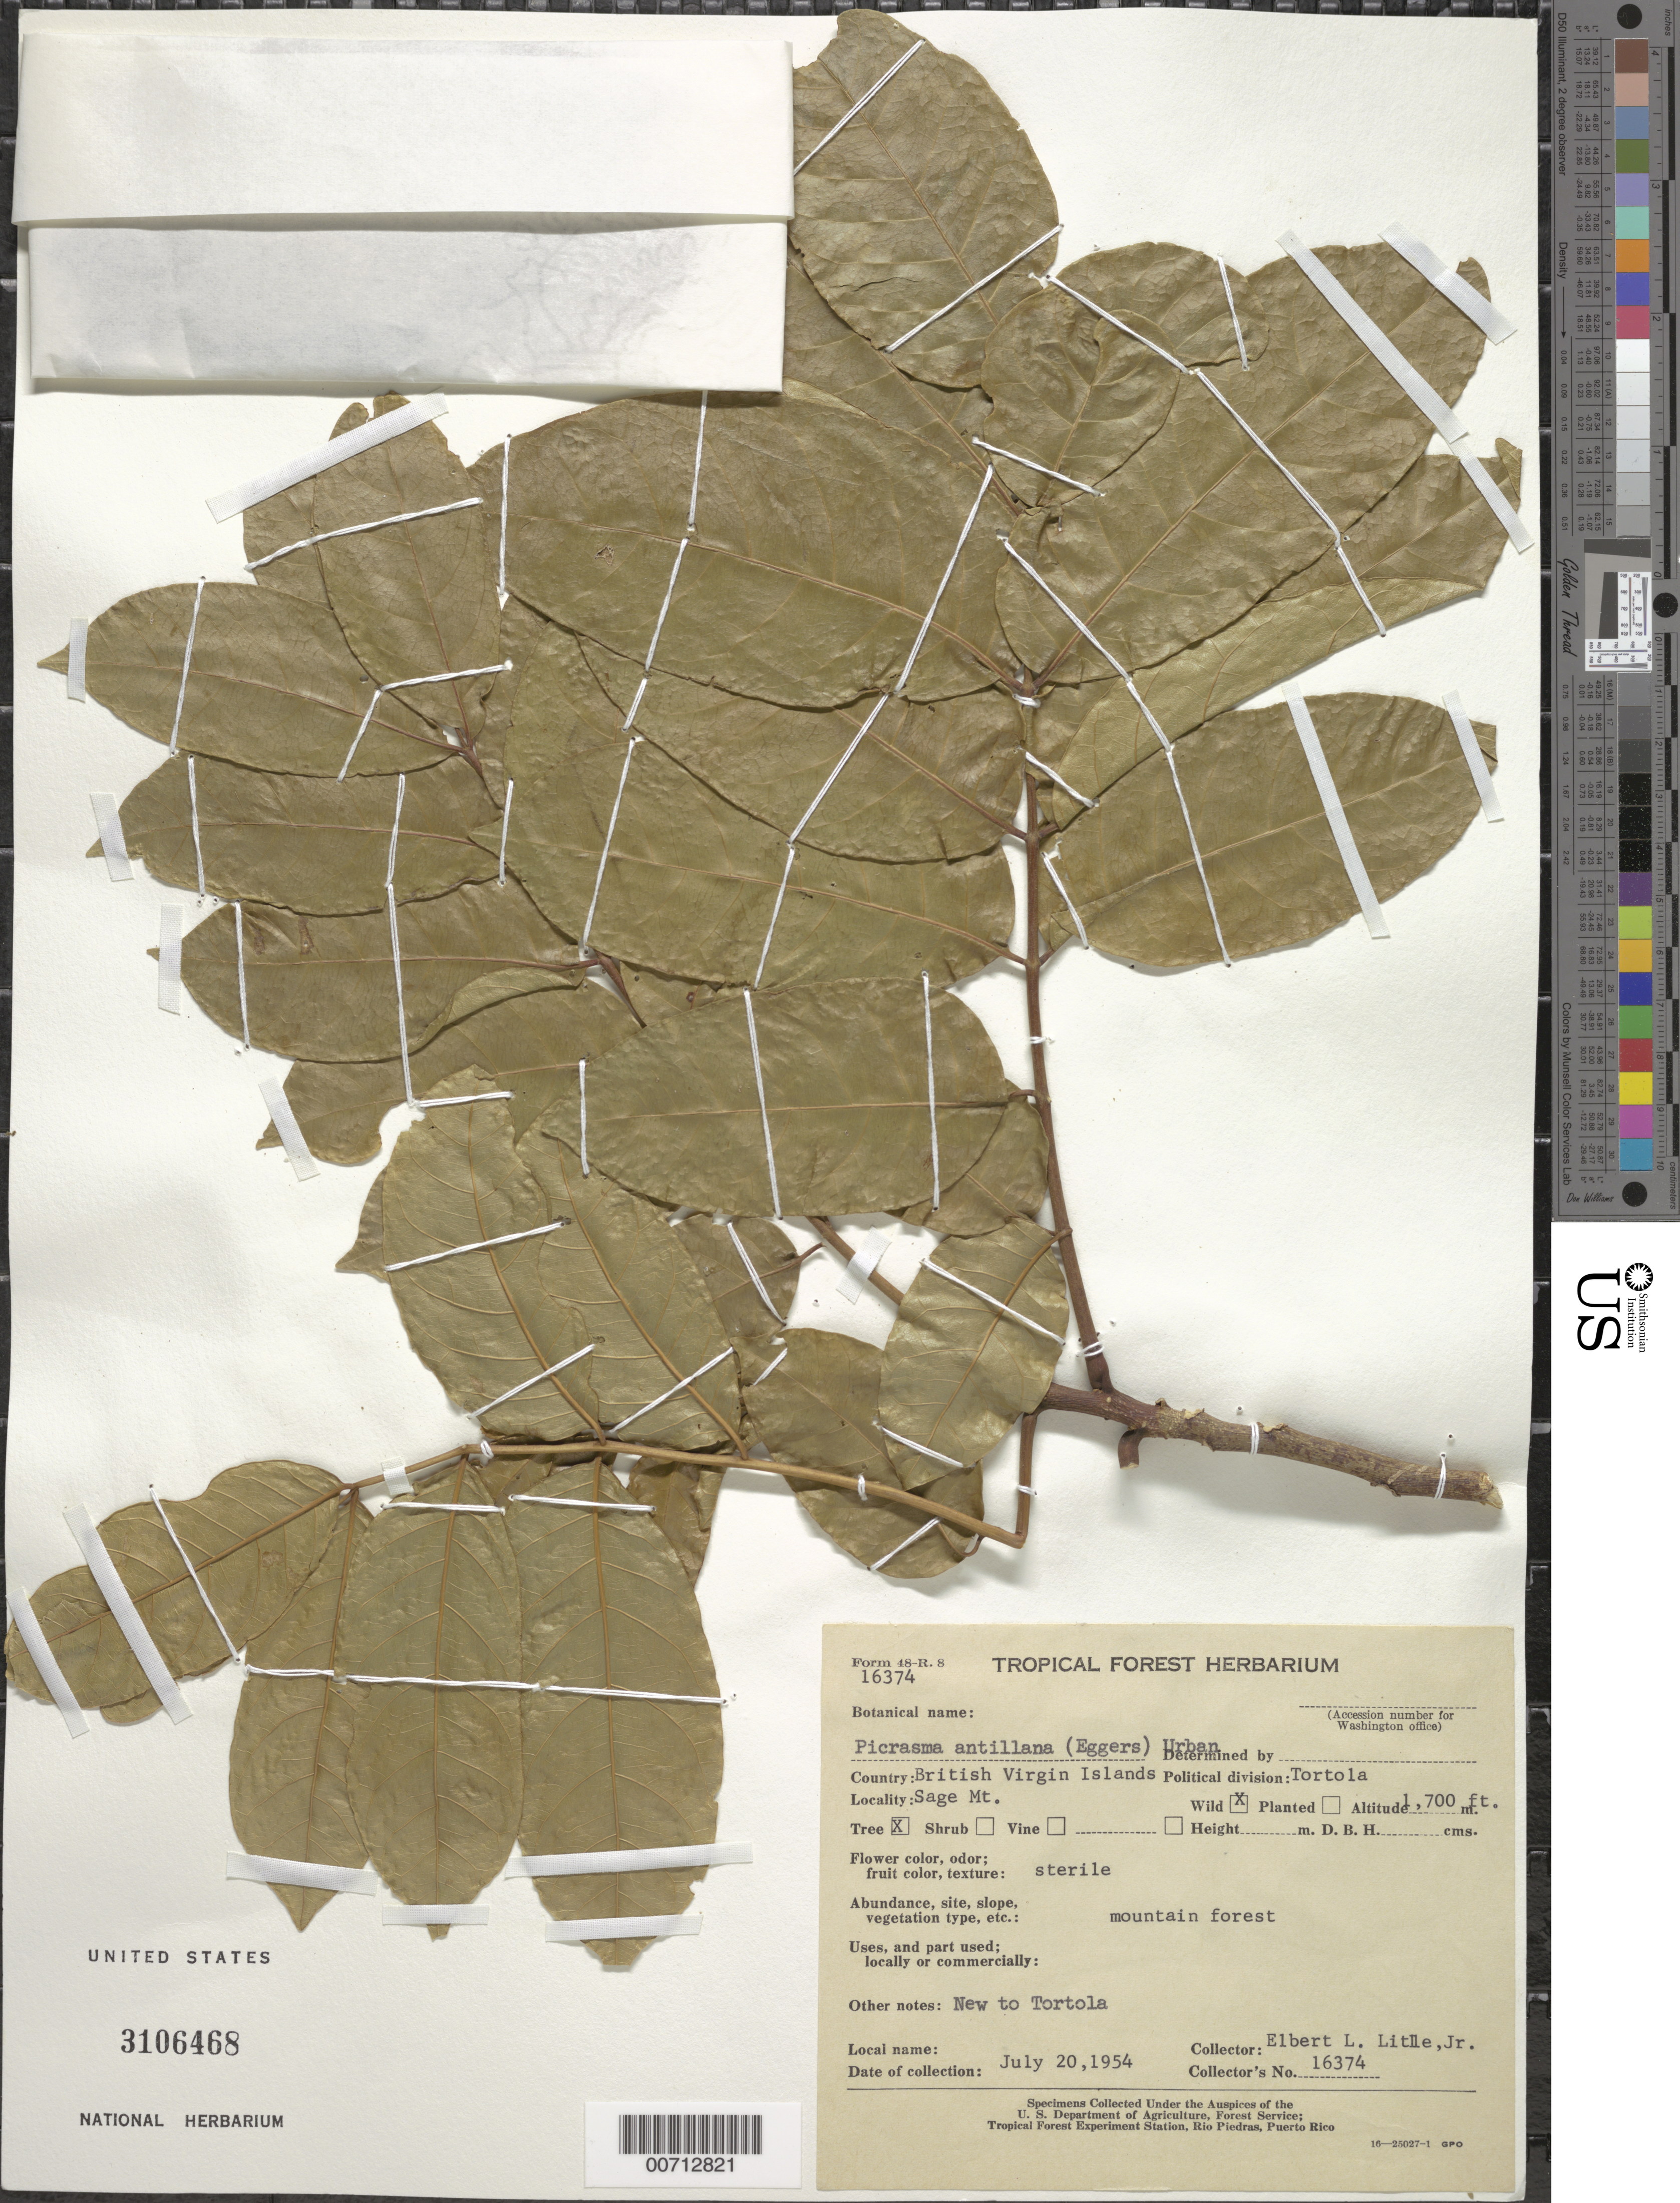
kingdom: Plantae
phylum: Tracheophyta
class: Magnoliopsida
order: Sapindales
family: Simaroubaceae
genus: Picrasma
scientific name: Picrasma antillana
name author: (Eggers) Urb.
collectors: E. L. Little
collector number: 16374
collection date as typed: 20 Jul 1954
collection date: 1954-07-20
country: British Virgin Islands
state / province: Tortola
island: Tortola Island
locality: Sage Mt.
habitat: Mountain forest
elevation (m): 518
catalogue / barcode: US 3106468